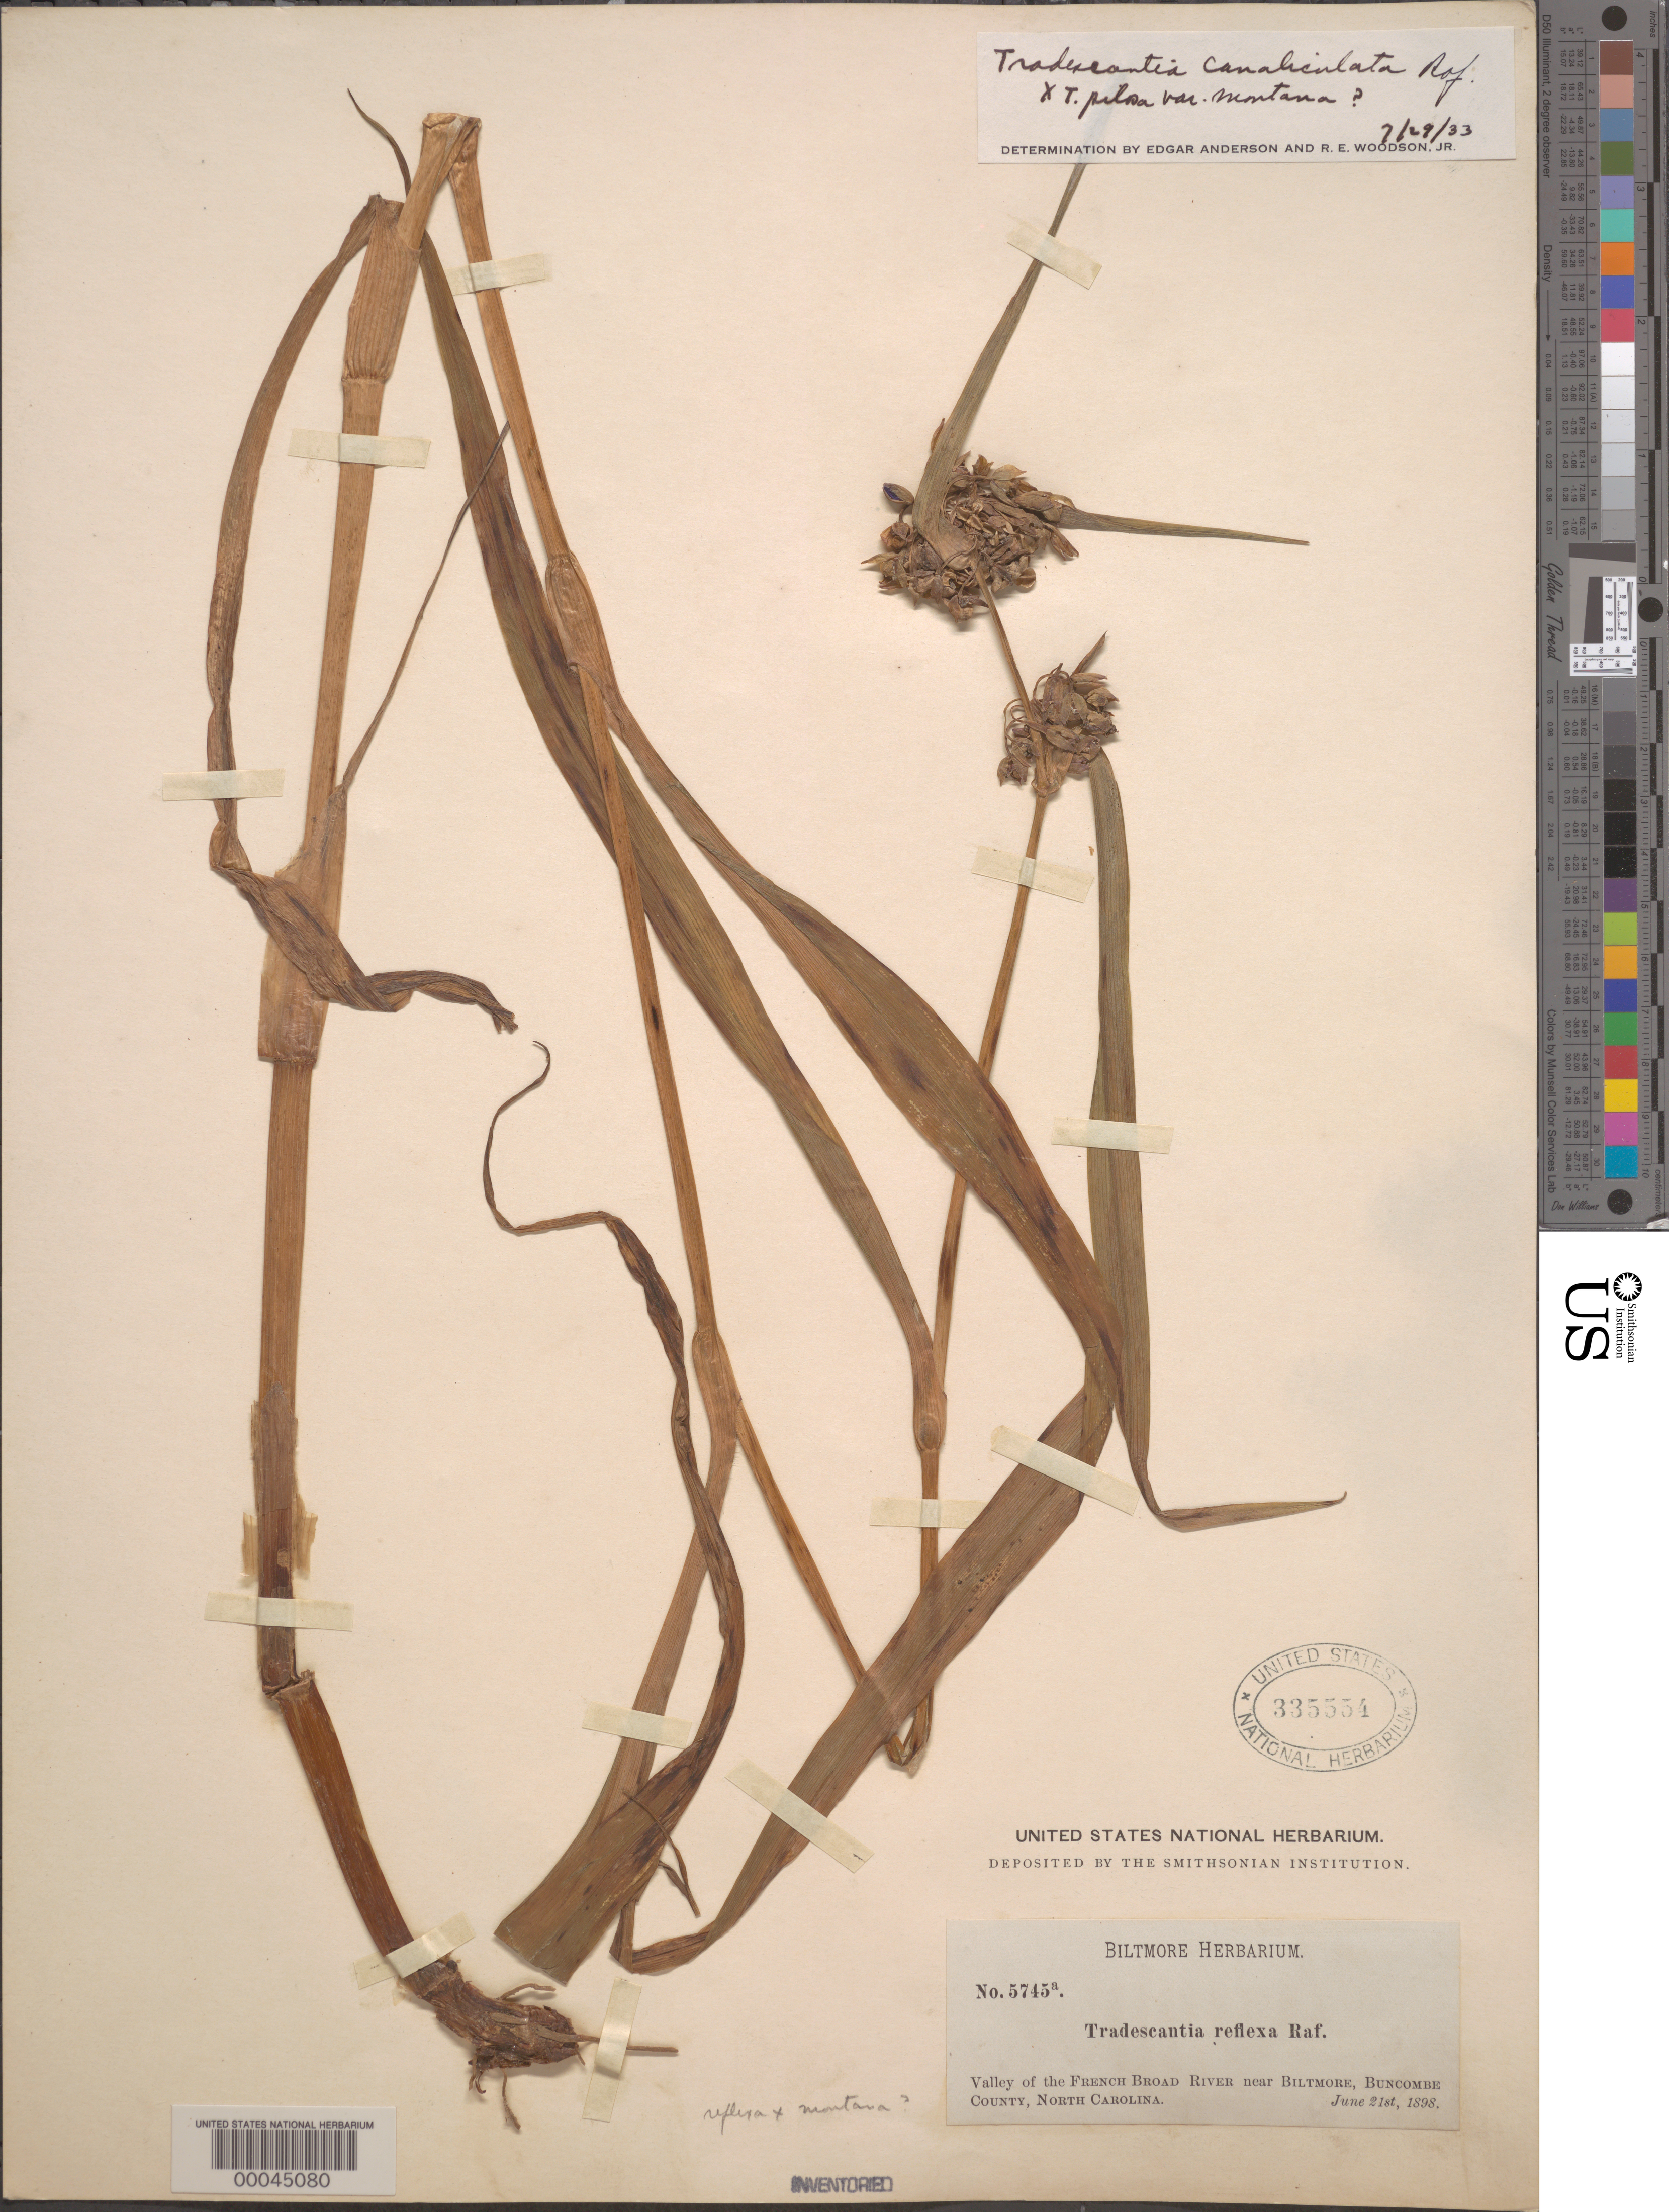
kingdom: Plantae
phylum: Tracheophyta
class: Liliopsida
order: Commelinales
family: Commelinaceae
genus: Tradescantia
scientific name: Tradescantia ohiensis x T. subaspera var. montana (Shuttlew. ex Small & Vail) E.S. Anderson & Woodson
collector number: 5745a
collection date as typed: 21 Jun 1898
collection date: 1898-06-21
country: United States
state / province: North Carolina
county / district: Buncombe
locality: French broad river near biltmore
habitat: Valley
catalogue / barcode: US 335554